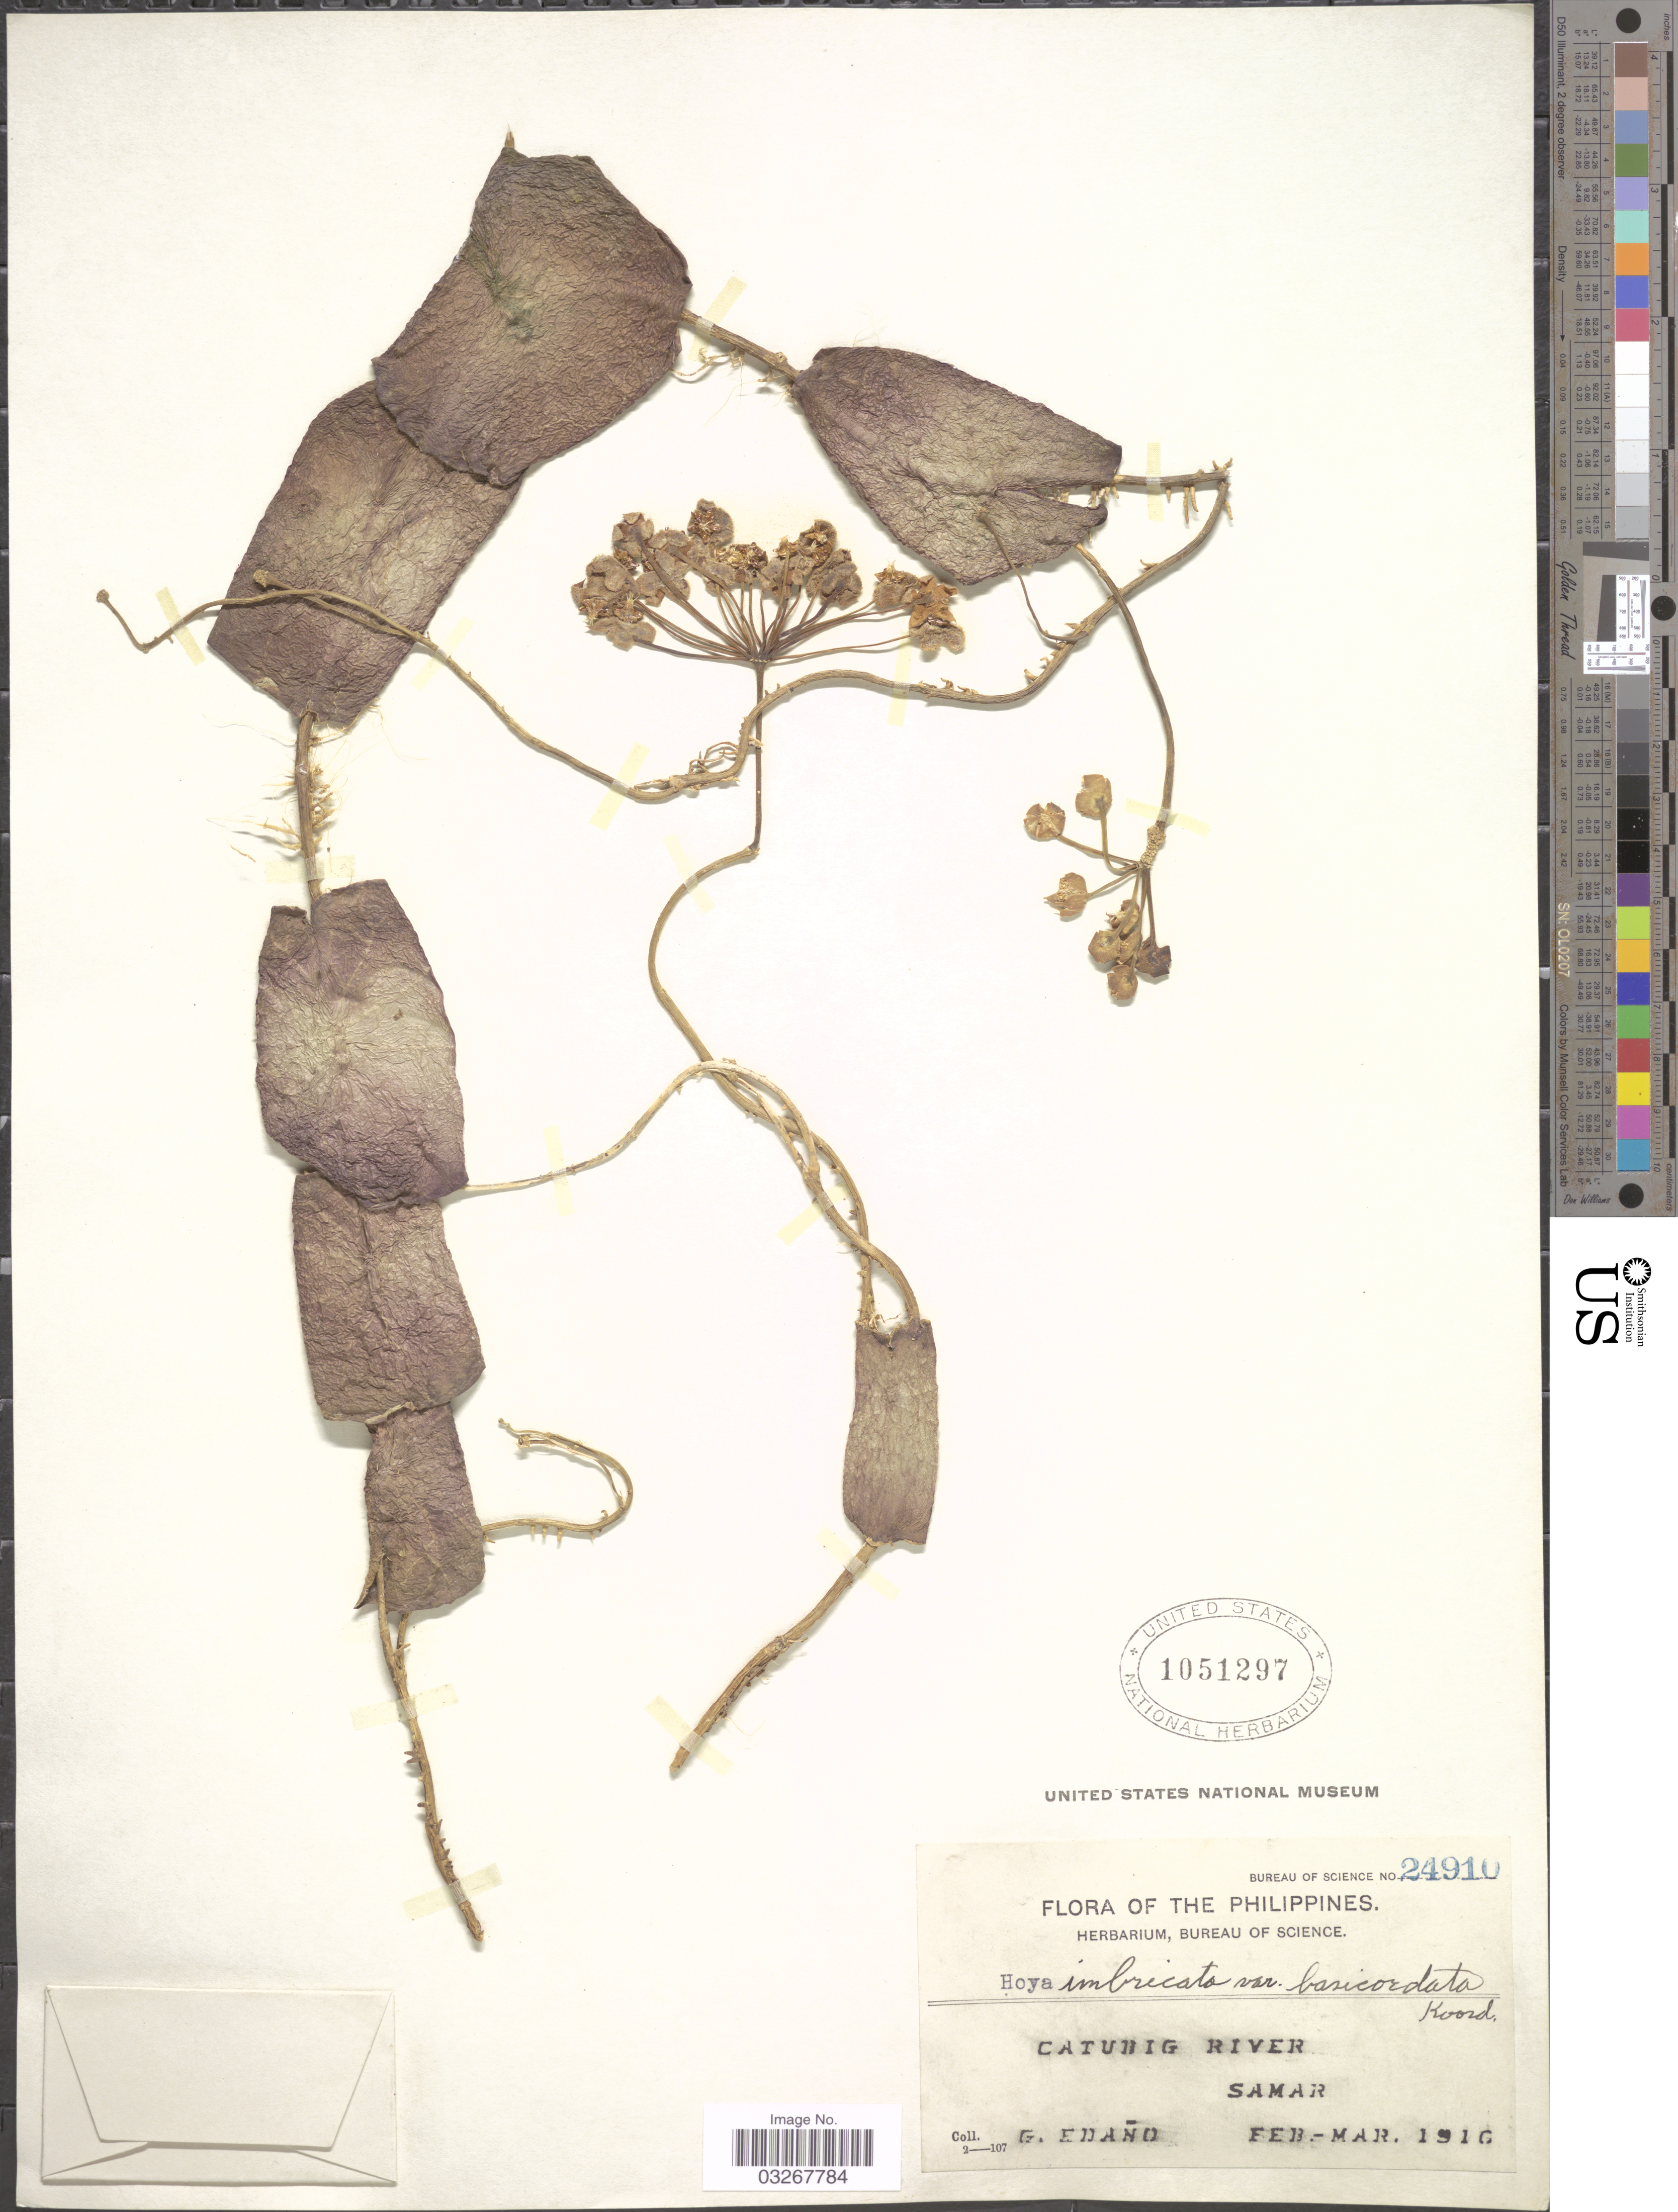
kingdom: Plantae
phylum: Tracheophyta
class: Magnoliopsida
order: Gentianales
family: Apocynaceae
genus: Hoya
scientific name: Hoya imbricata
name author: Decne.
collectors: G. Edaño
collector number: Bureau of Science 24910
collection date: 1910-02/1910-03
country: Philippines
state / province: Eastern Visayas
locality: Catubig River. Samar.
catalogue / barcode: US 1051297